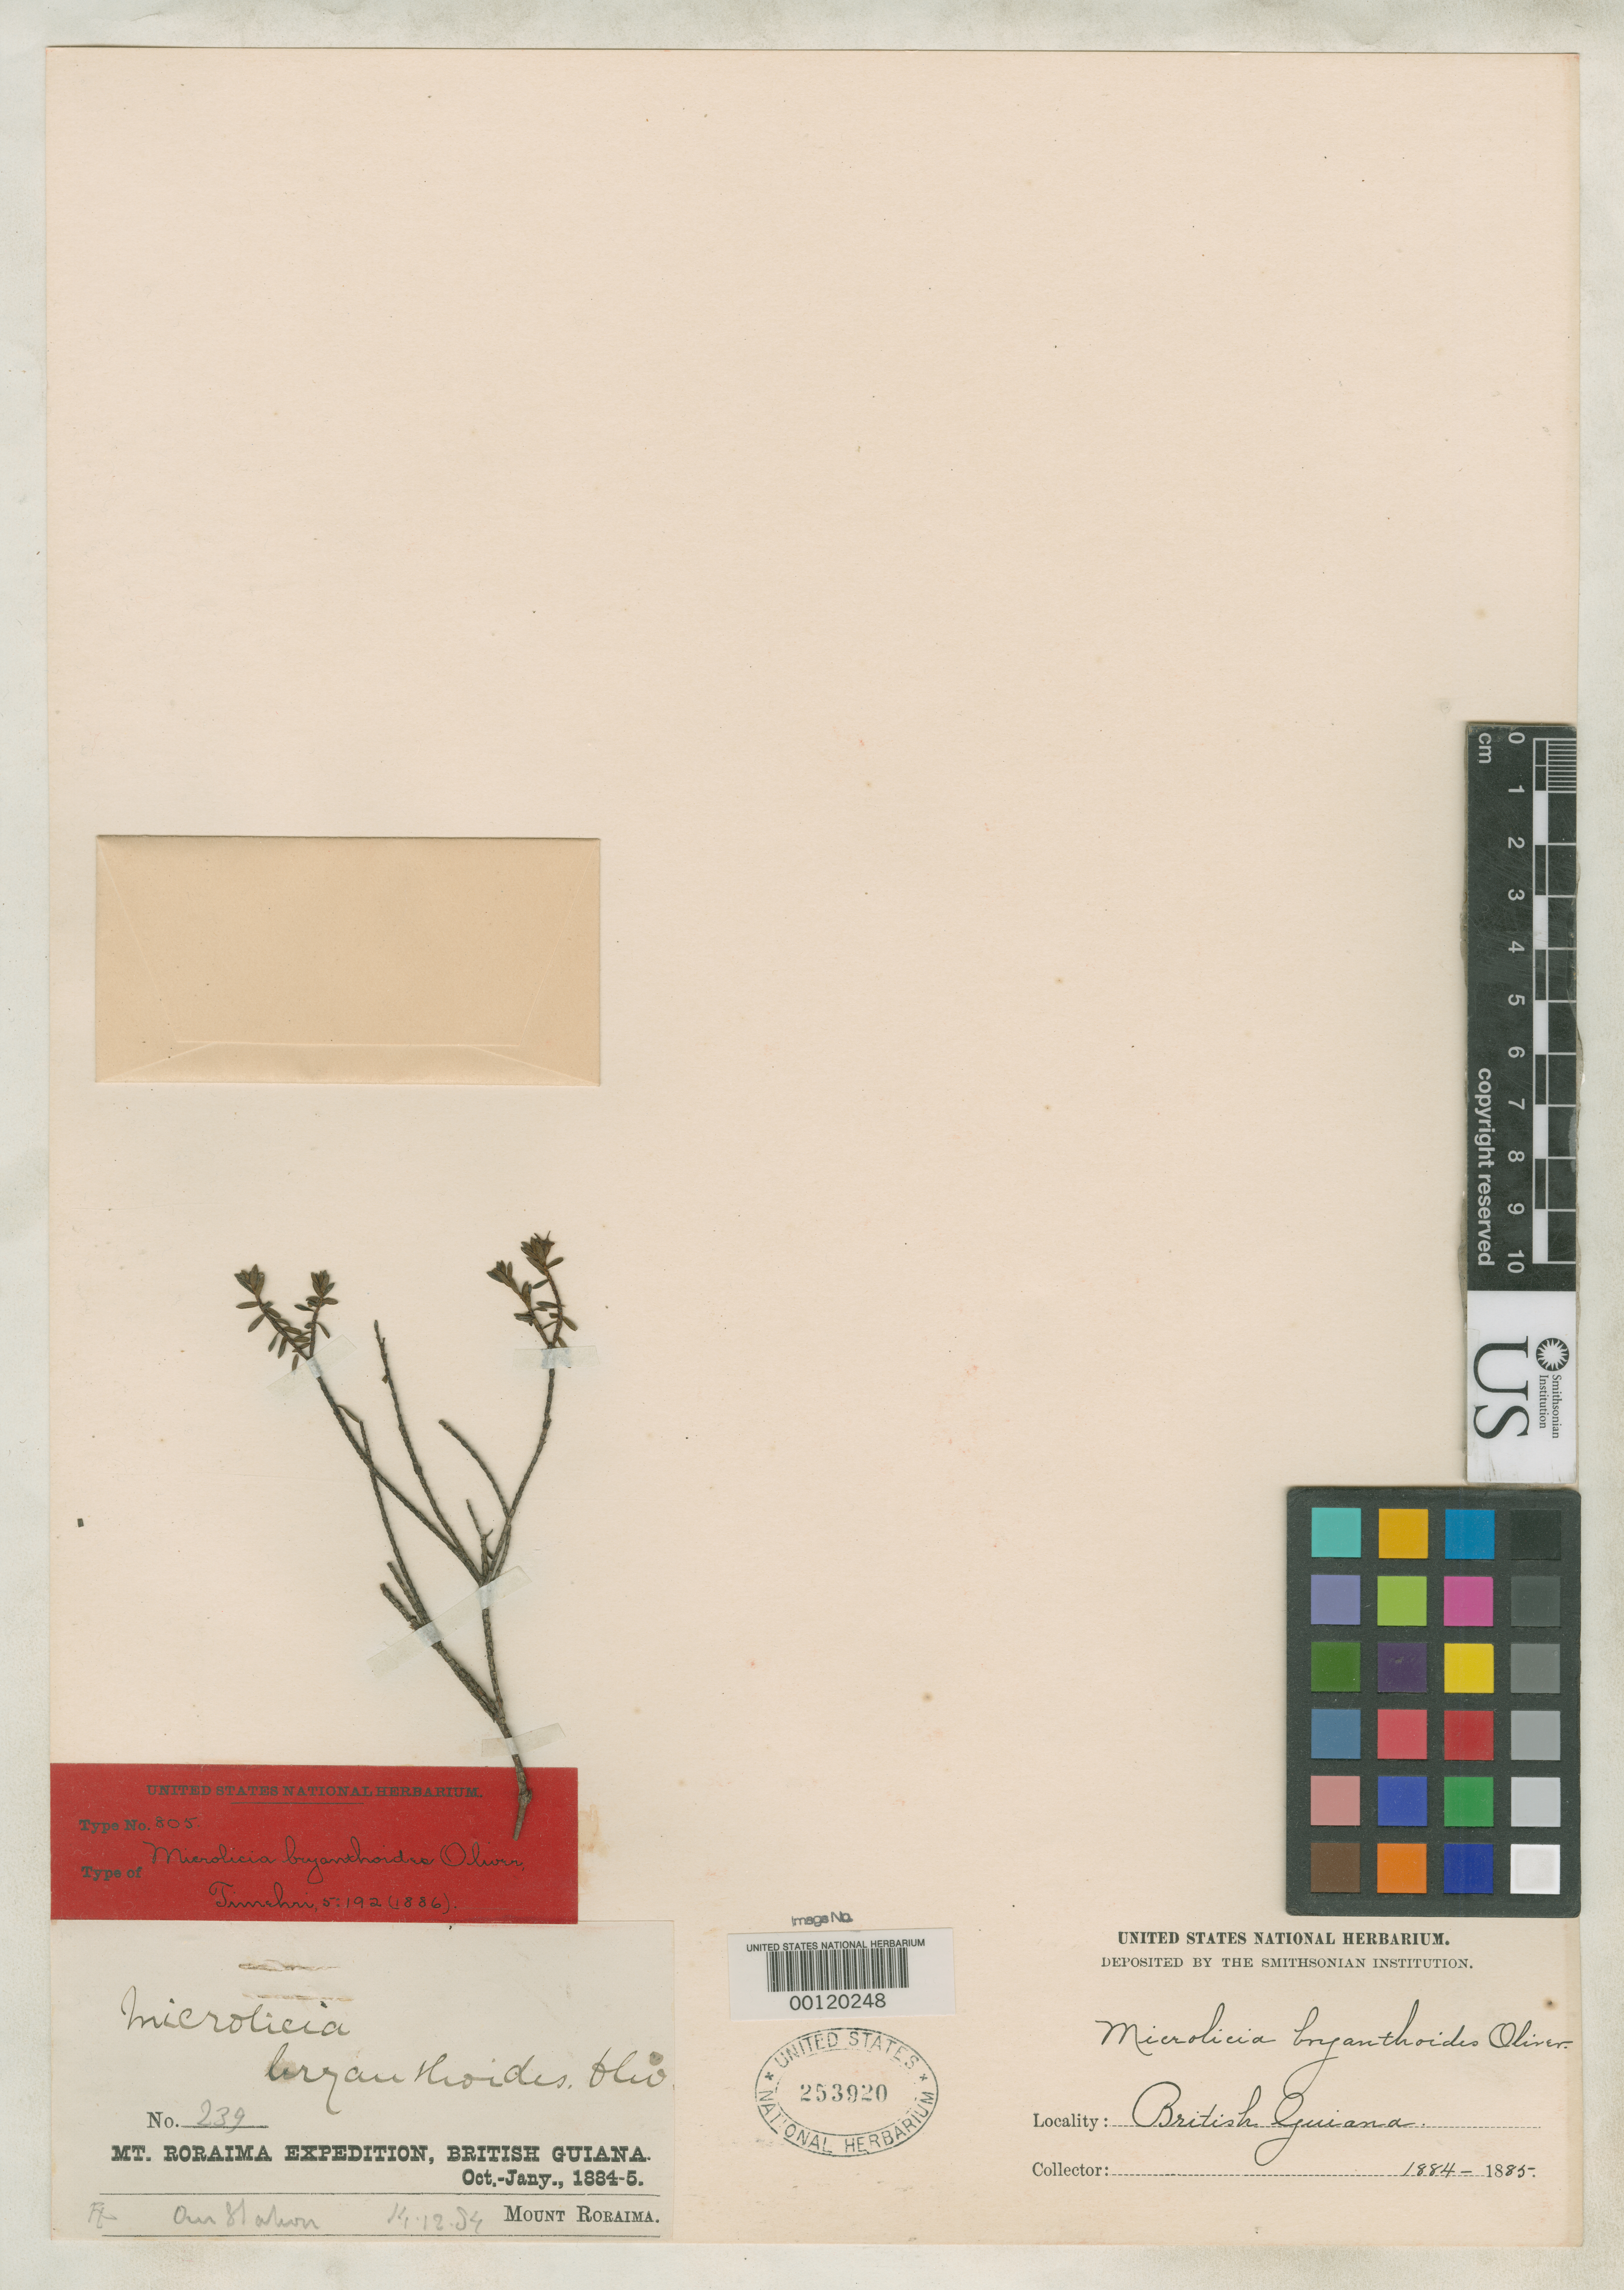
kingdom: Plantae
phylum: Tracheophyta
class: Magnoliopsida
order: Myrtales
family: Melastomataceae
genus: Microlicia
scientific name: Microlicia bryanthoides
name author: Oliv.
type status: Type Collection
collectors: E. F. im Thurn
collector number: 239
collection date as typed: Oct 1884 to -- Jan 1885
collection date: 1884-10/1885-01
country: Guyana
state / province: Cuyuni-Mazaruni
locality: Mt. Roraima.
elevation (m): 1981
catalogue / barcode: US 253920